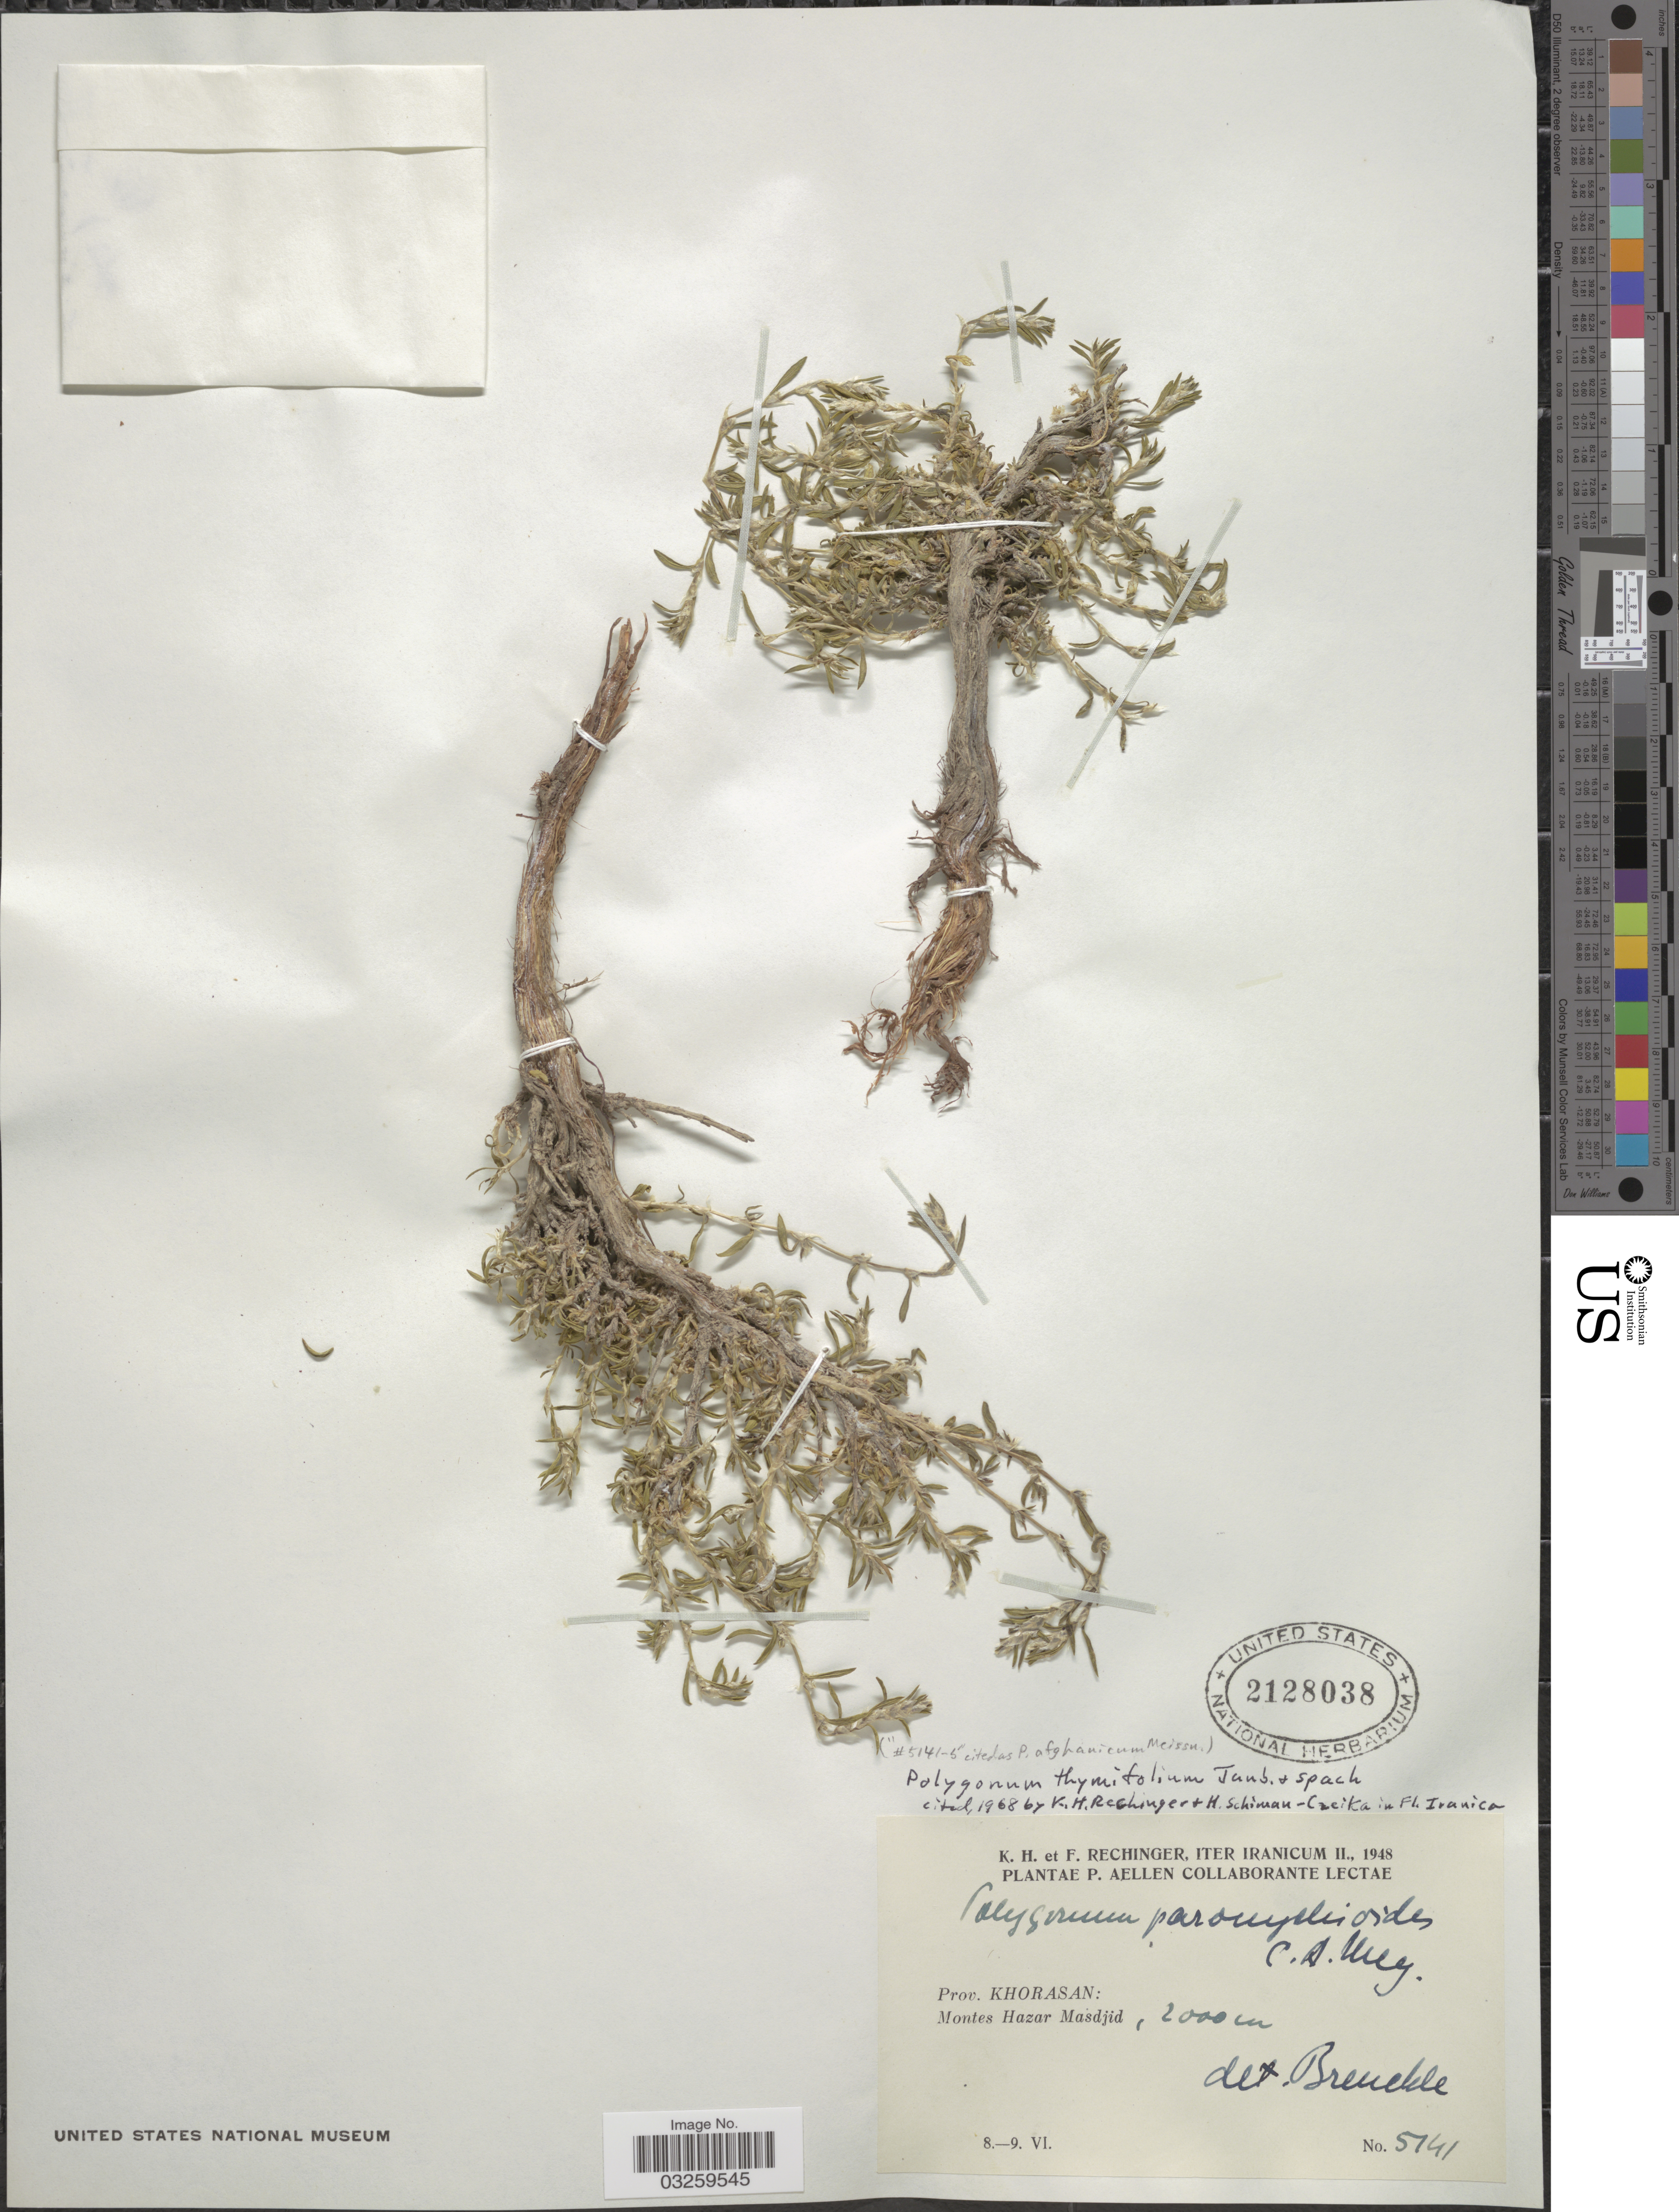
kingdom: Plantae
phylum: Tracheophyta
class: Magnoliopsida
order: Caryophyllales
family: Polygonaceae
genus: Polygonum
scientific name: Polygonum thymifolium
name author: Jaub. & Spach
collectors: K. H. Rechinger & F. Rechinger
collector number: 5141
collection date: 1948-06-08/1948-06-09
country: Iran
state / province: Khorasan [obsolete]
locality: Iter Iranicum II, Montes Hazar Masdjid.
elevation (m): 2000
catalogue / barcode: US 2128038